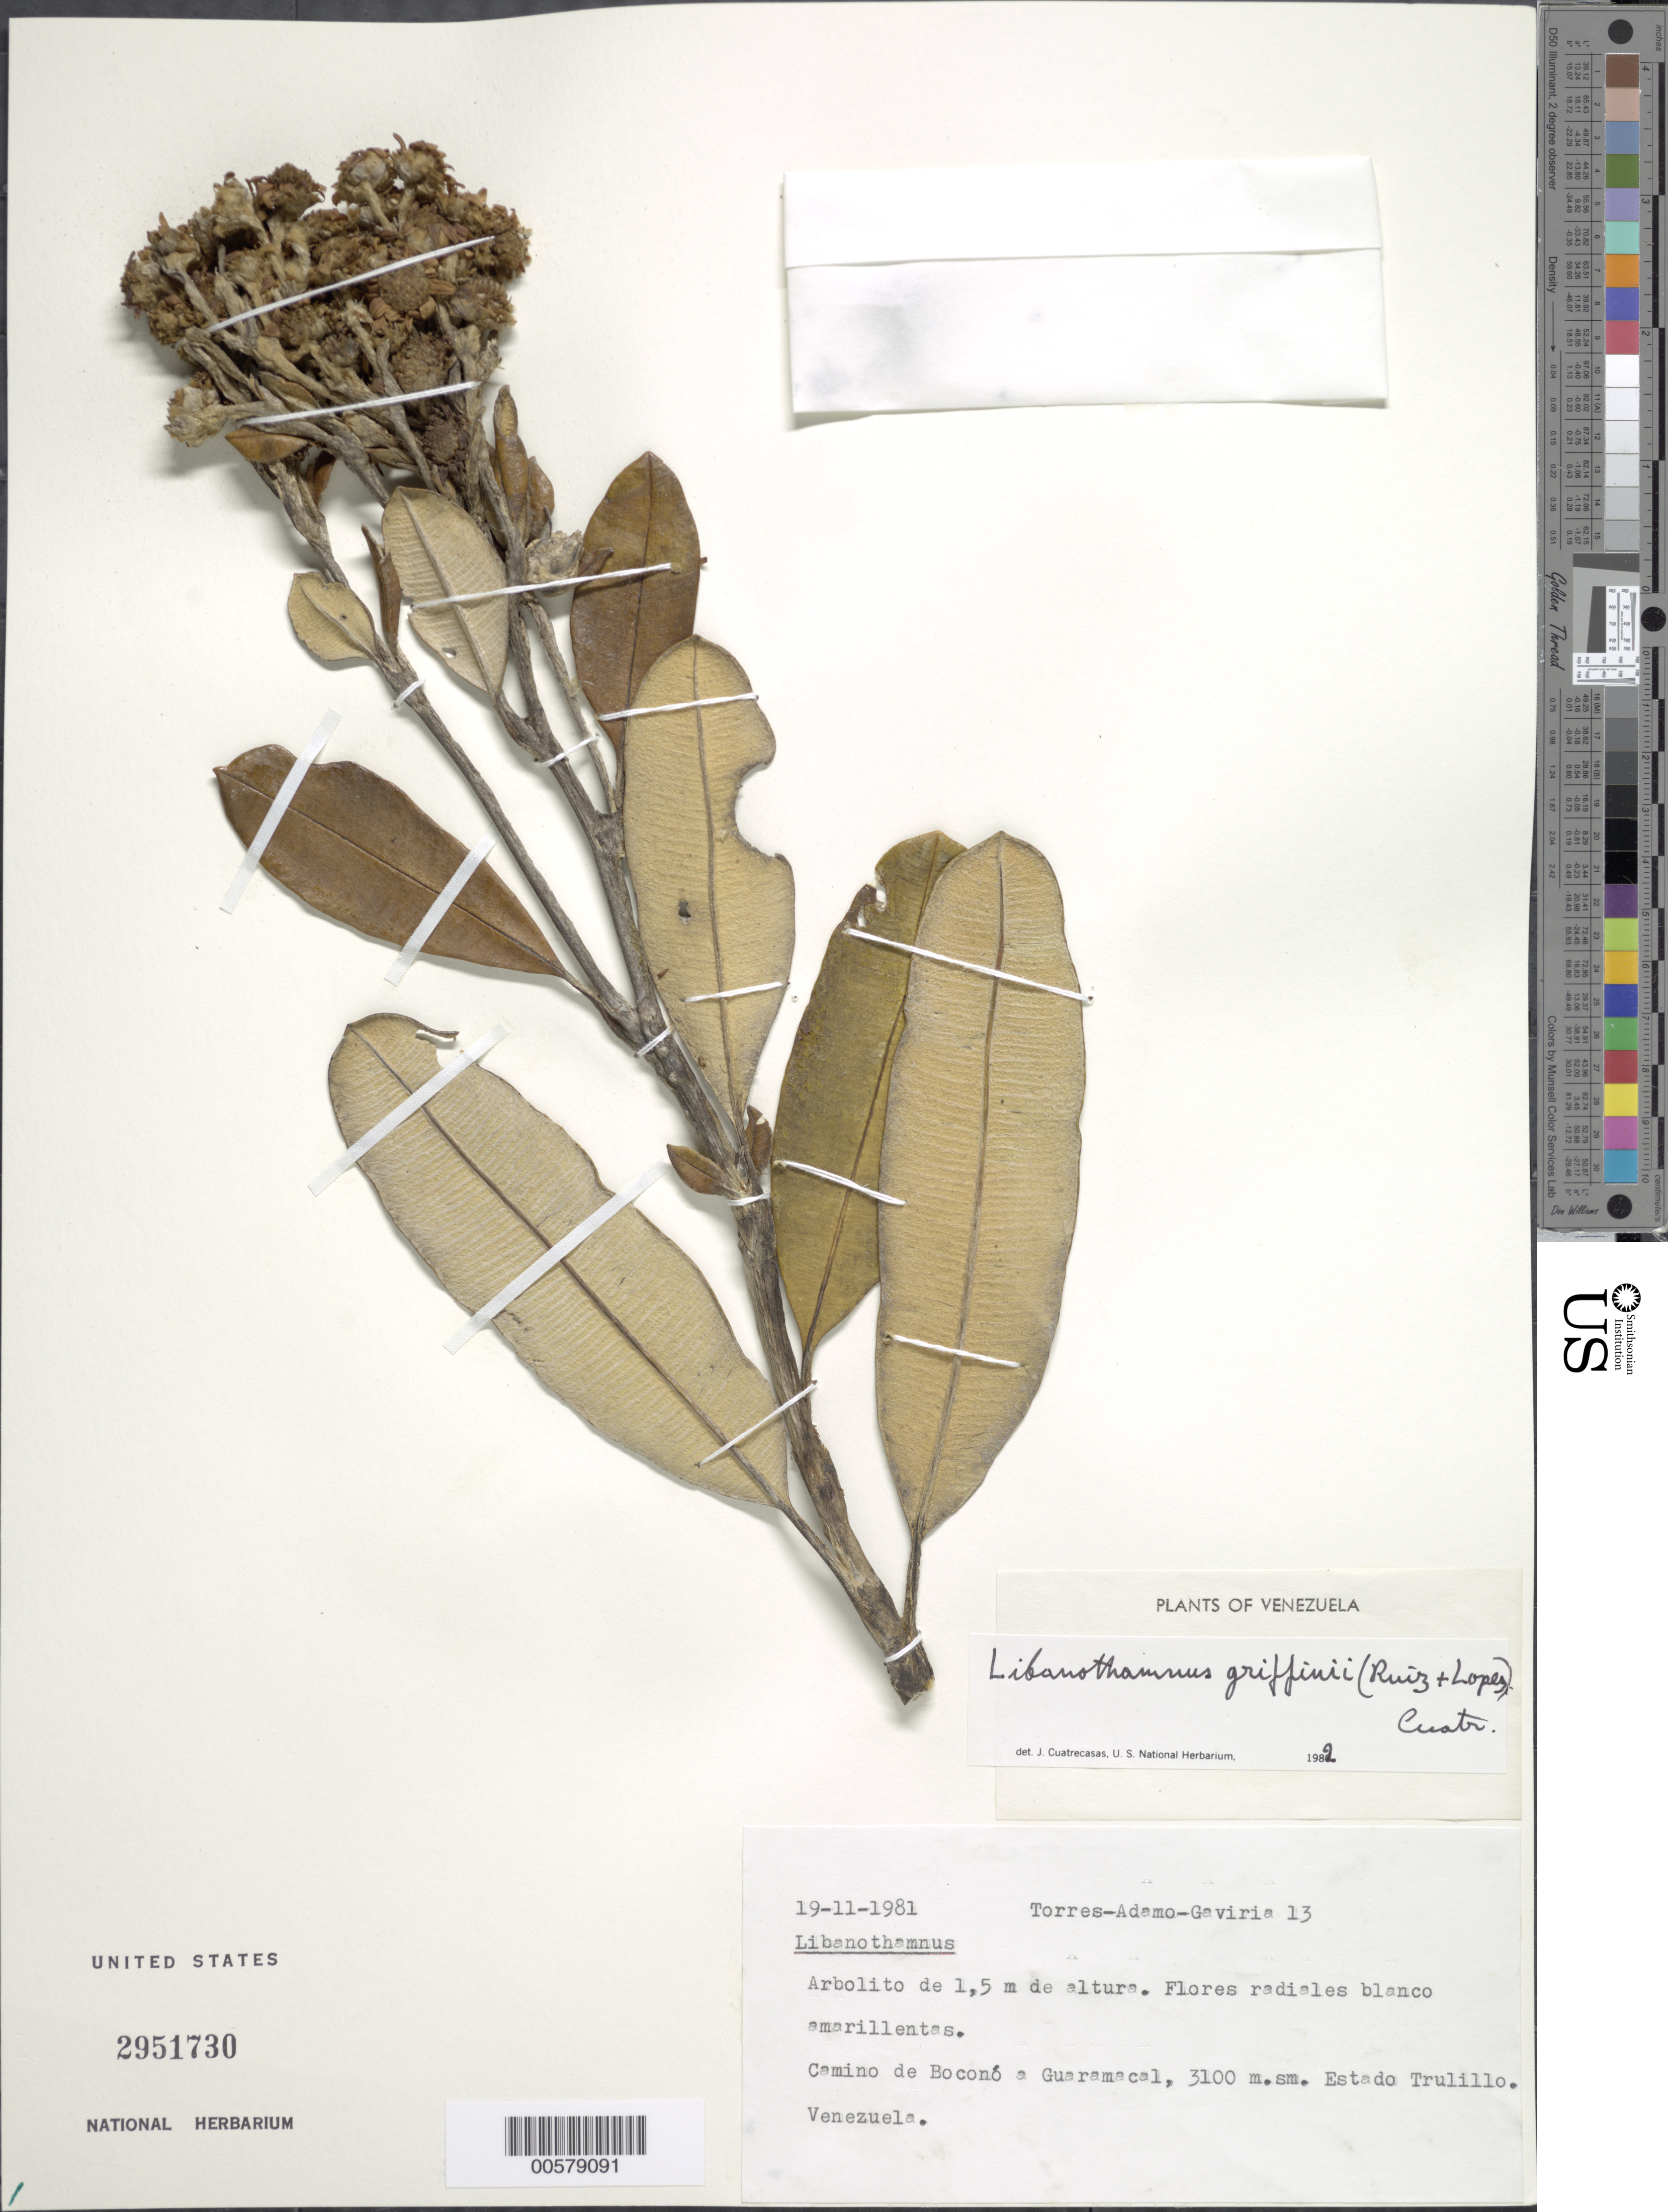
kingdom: Plantae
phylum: Tracheophyta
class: Magnoliopsida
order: Asterales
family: Asteraceae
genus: Libanothamnus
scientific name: Libanothamnus griffinii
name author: (Ruíz-Terán & López Fig.) Cuatrec.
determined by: Cuatrecasas, J.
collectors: F. Torres, G. Adamo & Gaviria, --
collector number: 13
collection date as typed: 19 Nov 1981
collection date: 1981-11-19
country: Venezuela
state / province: Trujillo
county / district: Boconó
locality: Camino de Boconó a Guaramacal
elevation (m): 3100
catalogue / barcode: US 2951730